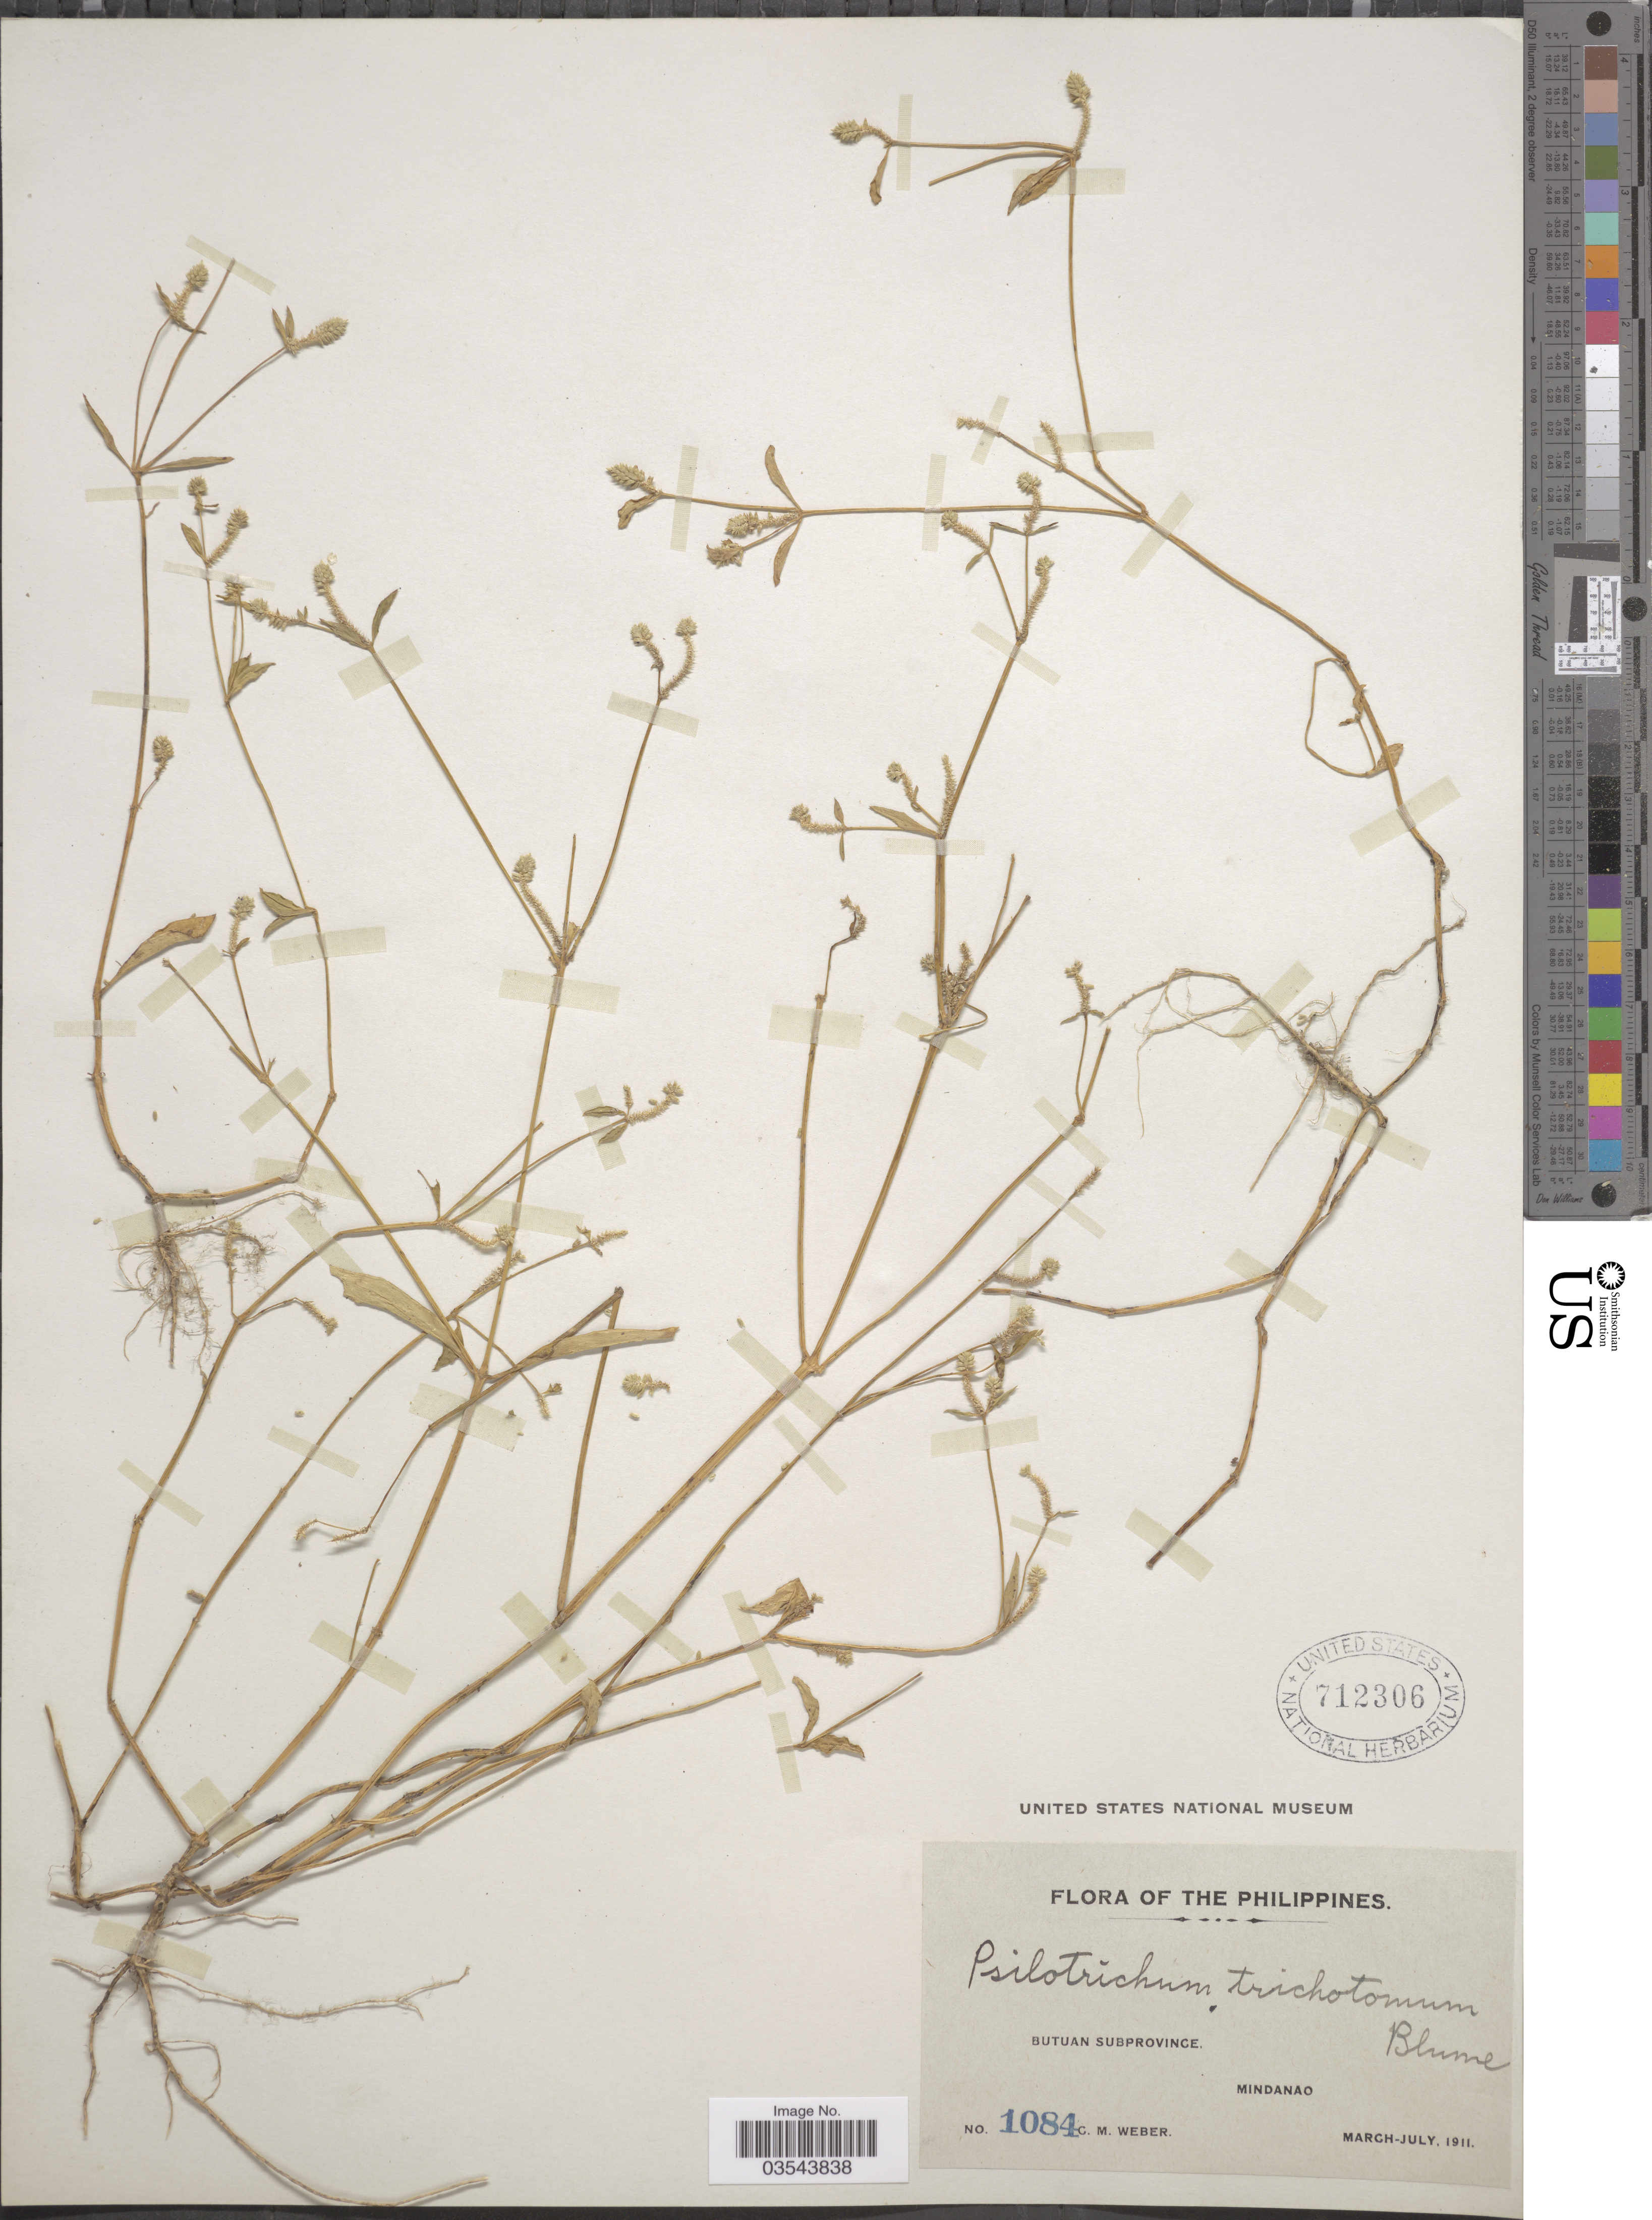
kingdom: Plantae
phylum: Tracheophyta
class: Magnoliopsida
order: Caryophyllales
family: Amaranthaceae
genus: Psilotrichum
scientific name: Psilotrichum trichotomum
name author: Blume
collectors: C. M. Weber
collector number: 1084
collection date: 1911-03/1911-07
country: Philippines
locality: Butuan Subprovince, Mindanao.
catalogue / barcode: US 712306